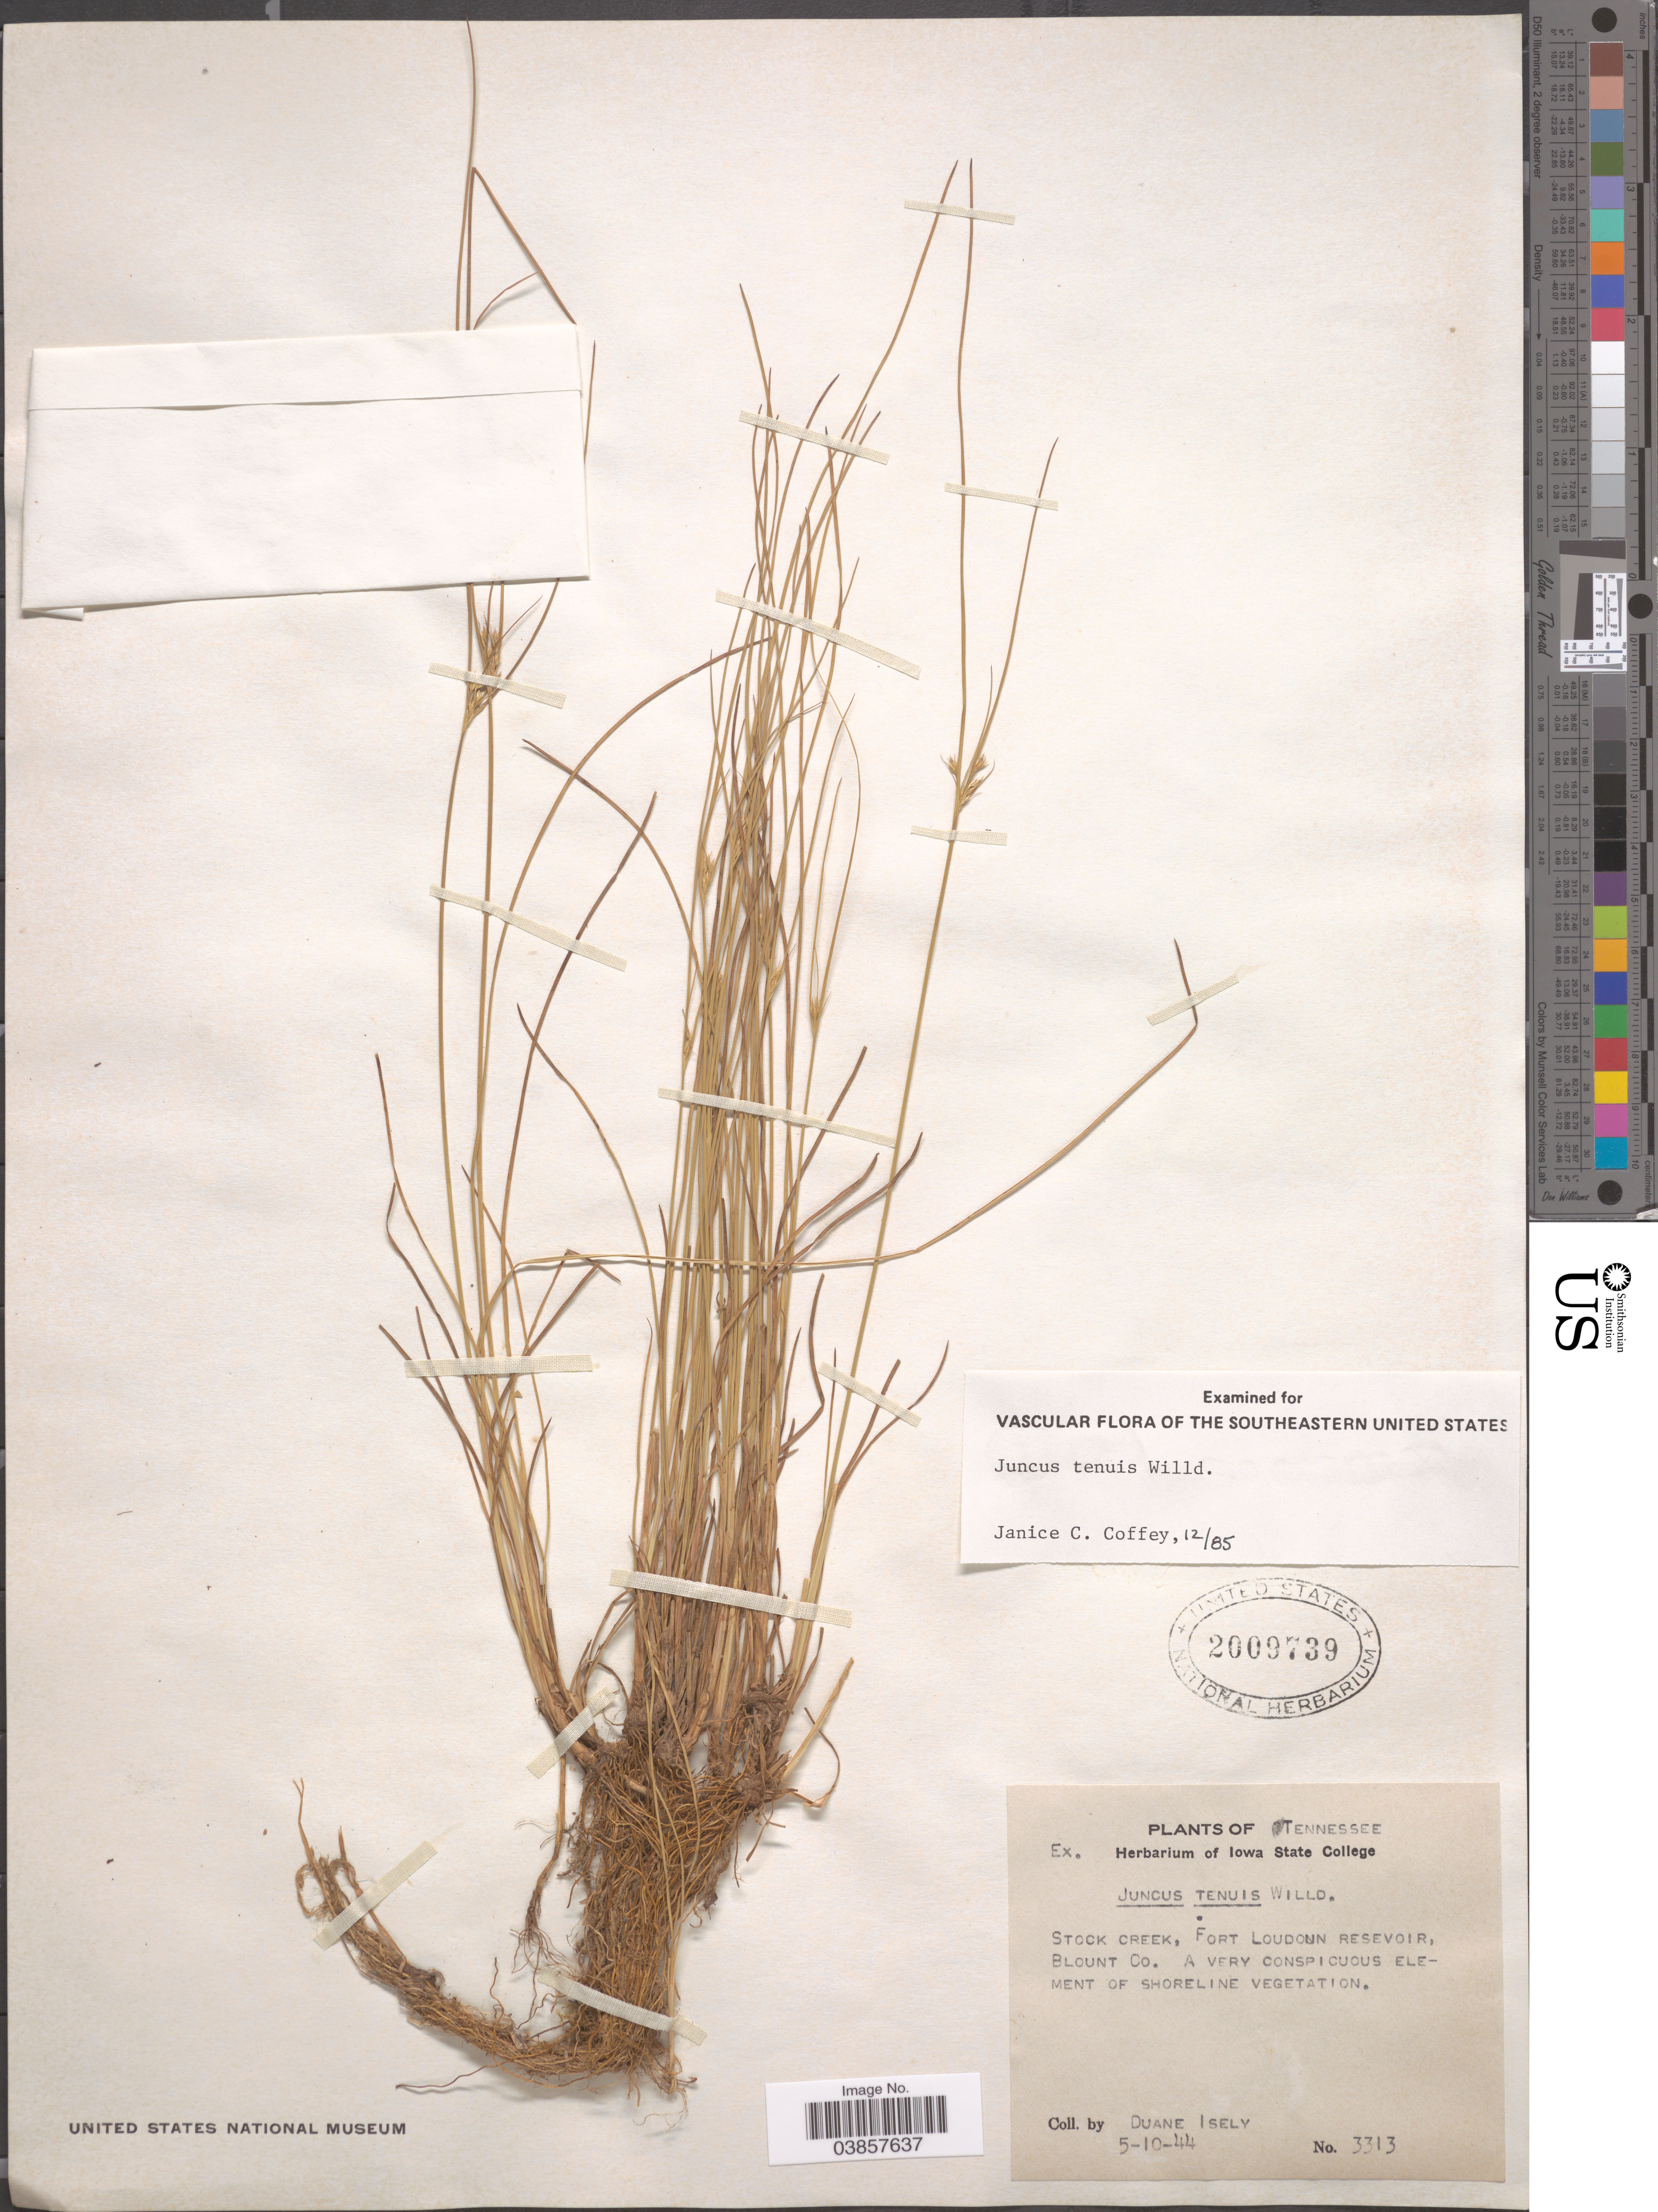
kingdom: Plantae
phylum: Tracheophyta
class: Liliopsida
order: Poales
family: Juncaceae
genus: Juncus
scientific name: Juncus tenuis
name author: Willd.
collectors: D. Isely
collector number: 3313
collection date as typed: Transcribed d/m/y: 10/5/44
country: United States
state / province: Tennessee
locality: Stock Creek, Fort Loudoun Reservoir, Blount Co.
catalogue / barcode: US 2009739